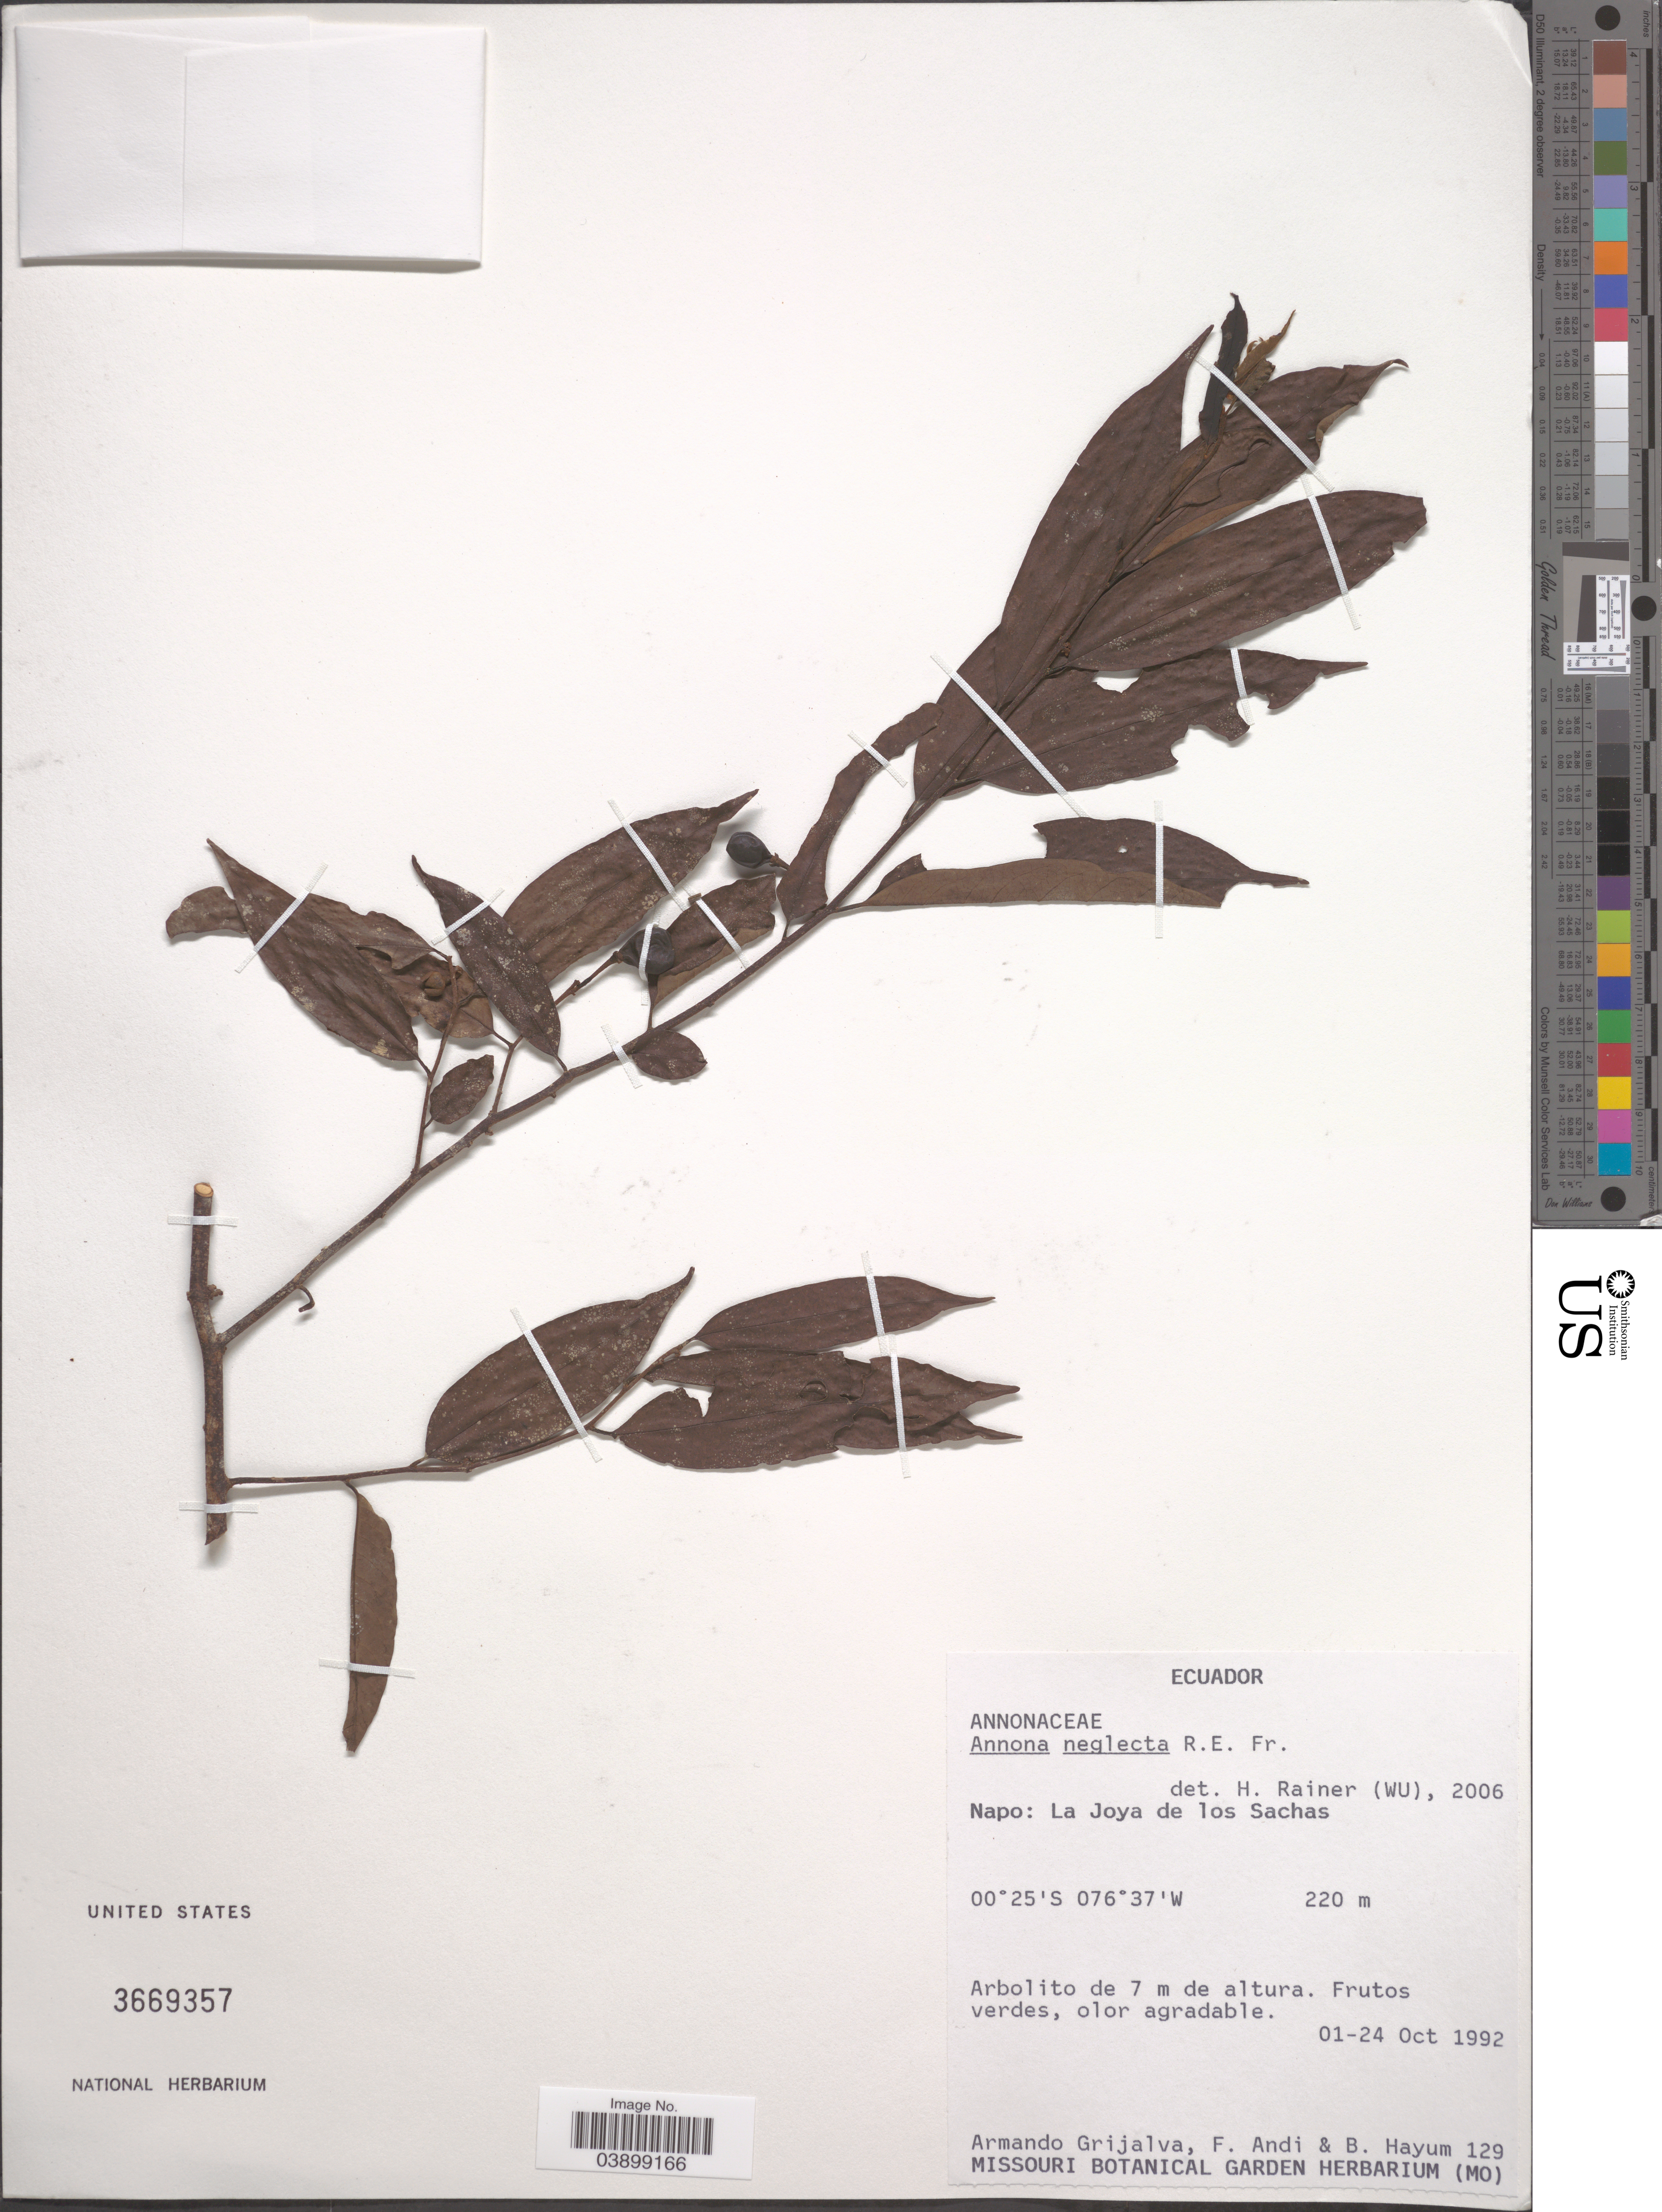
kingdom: Plantae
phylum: Tracheophyta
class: Magnoliopsida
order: Magnoliales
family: Annonaceae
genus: Annona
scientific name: Annona neglecta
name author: R.E. Fr.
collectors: A. Grijalva, F. Andi & B. Hayum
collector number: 129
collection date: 1992-10-01/1992-10-24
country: Ecuador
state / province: Napo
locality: La Joya de los Sachas.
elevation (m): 220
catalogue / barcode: US 3669357